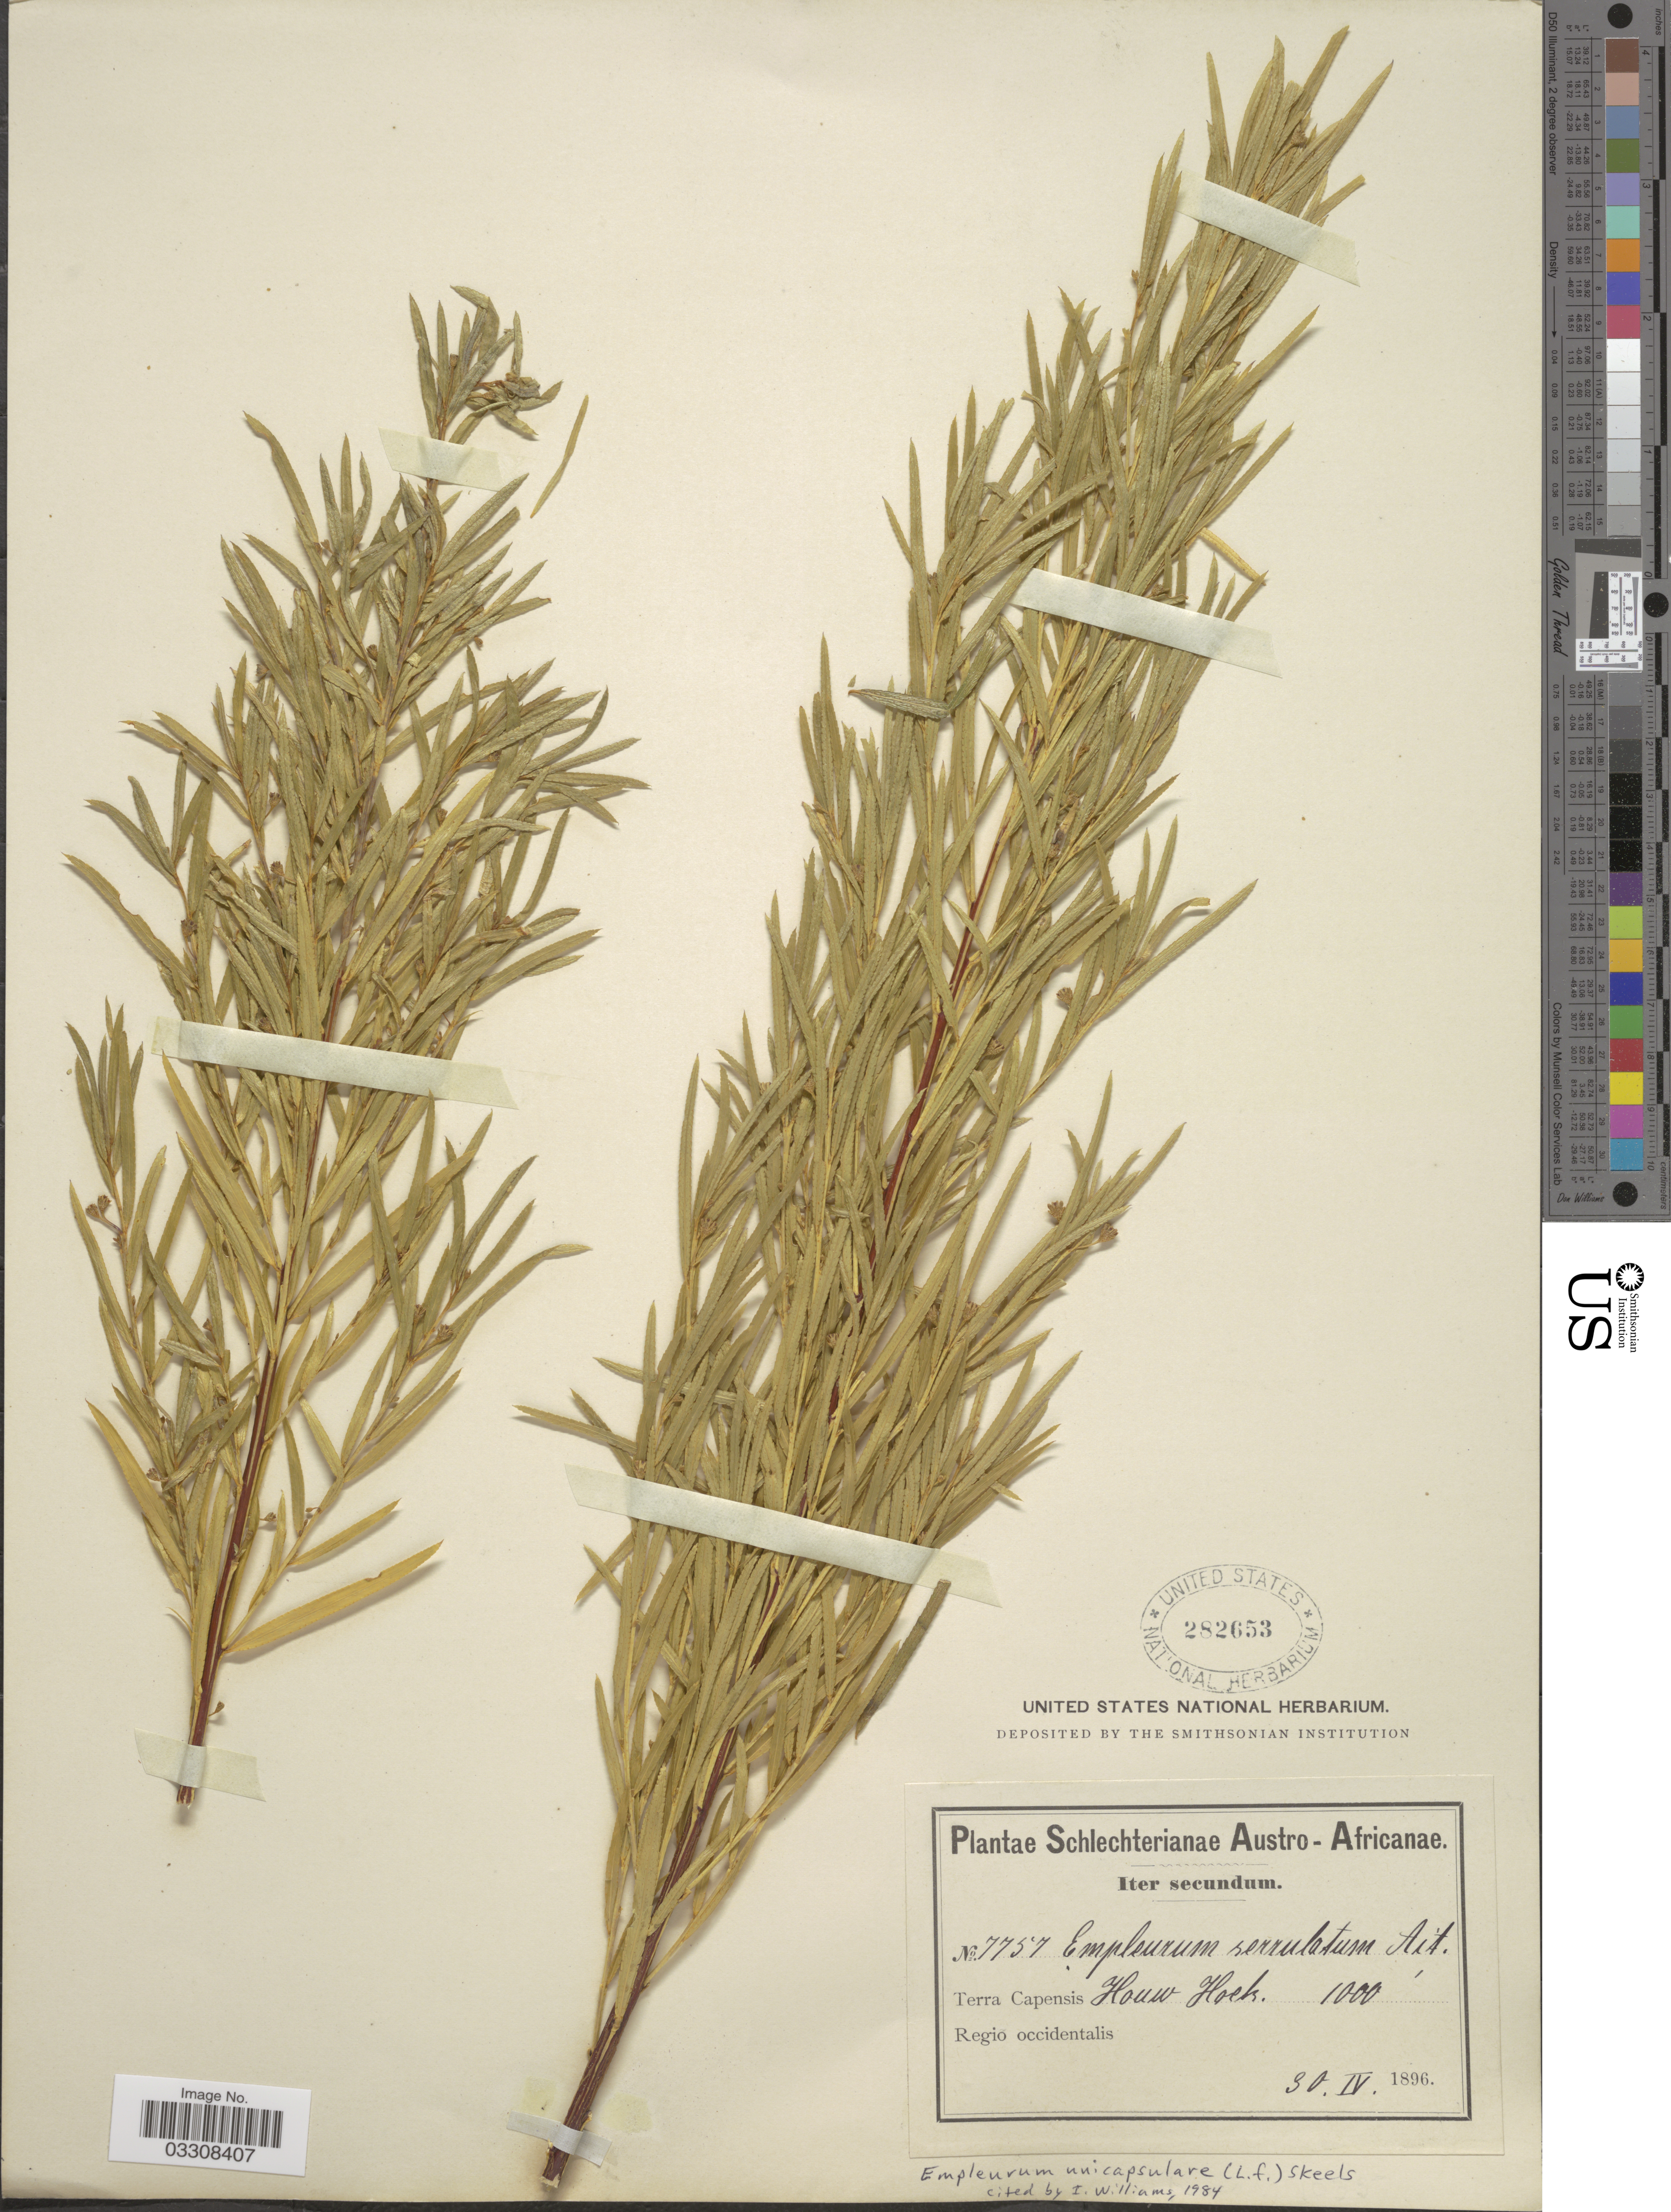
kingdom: Plantae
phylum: Tracheophyta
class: Magnoliopsida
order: Sapindales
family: Rutaceae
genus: Empleurum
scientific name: Empleurum unicapsulare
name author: (L. f.) Skeels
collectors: Schlechter, --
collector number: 7757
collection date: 1896-04-30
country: South Africa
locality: Austro-Africanae. Terra Capensis Houw Hoek. Regio occidentalis.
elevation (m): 305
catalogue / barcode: US 282653